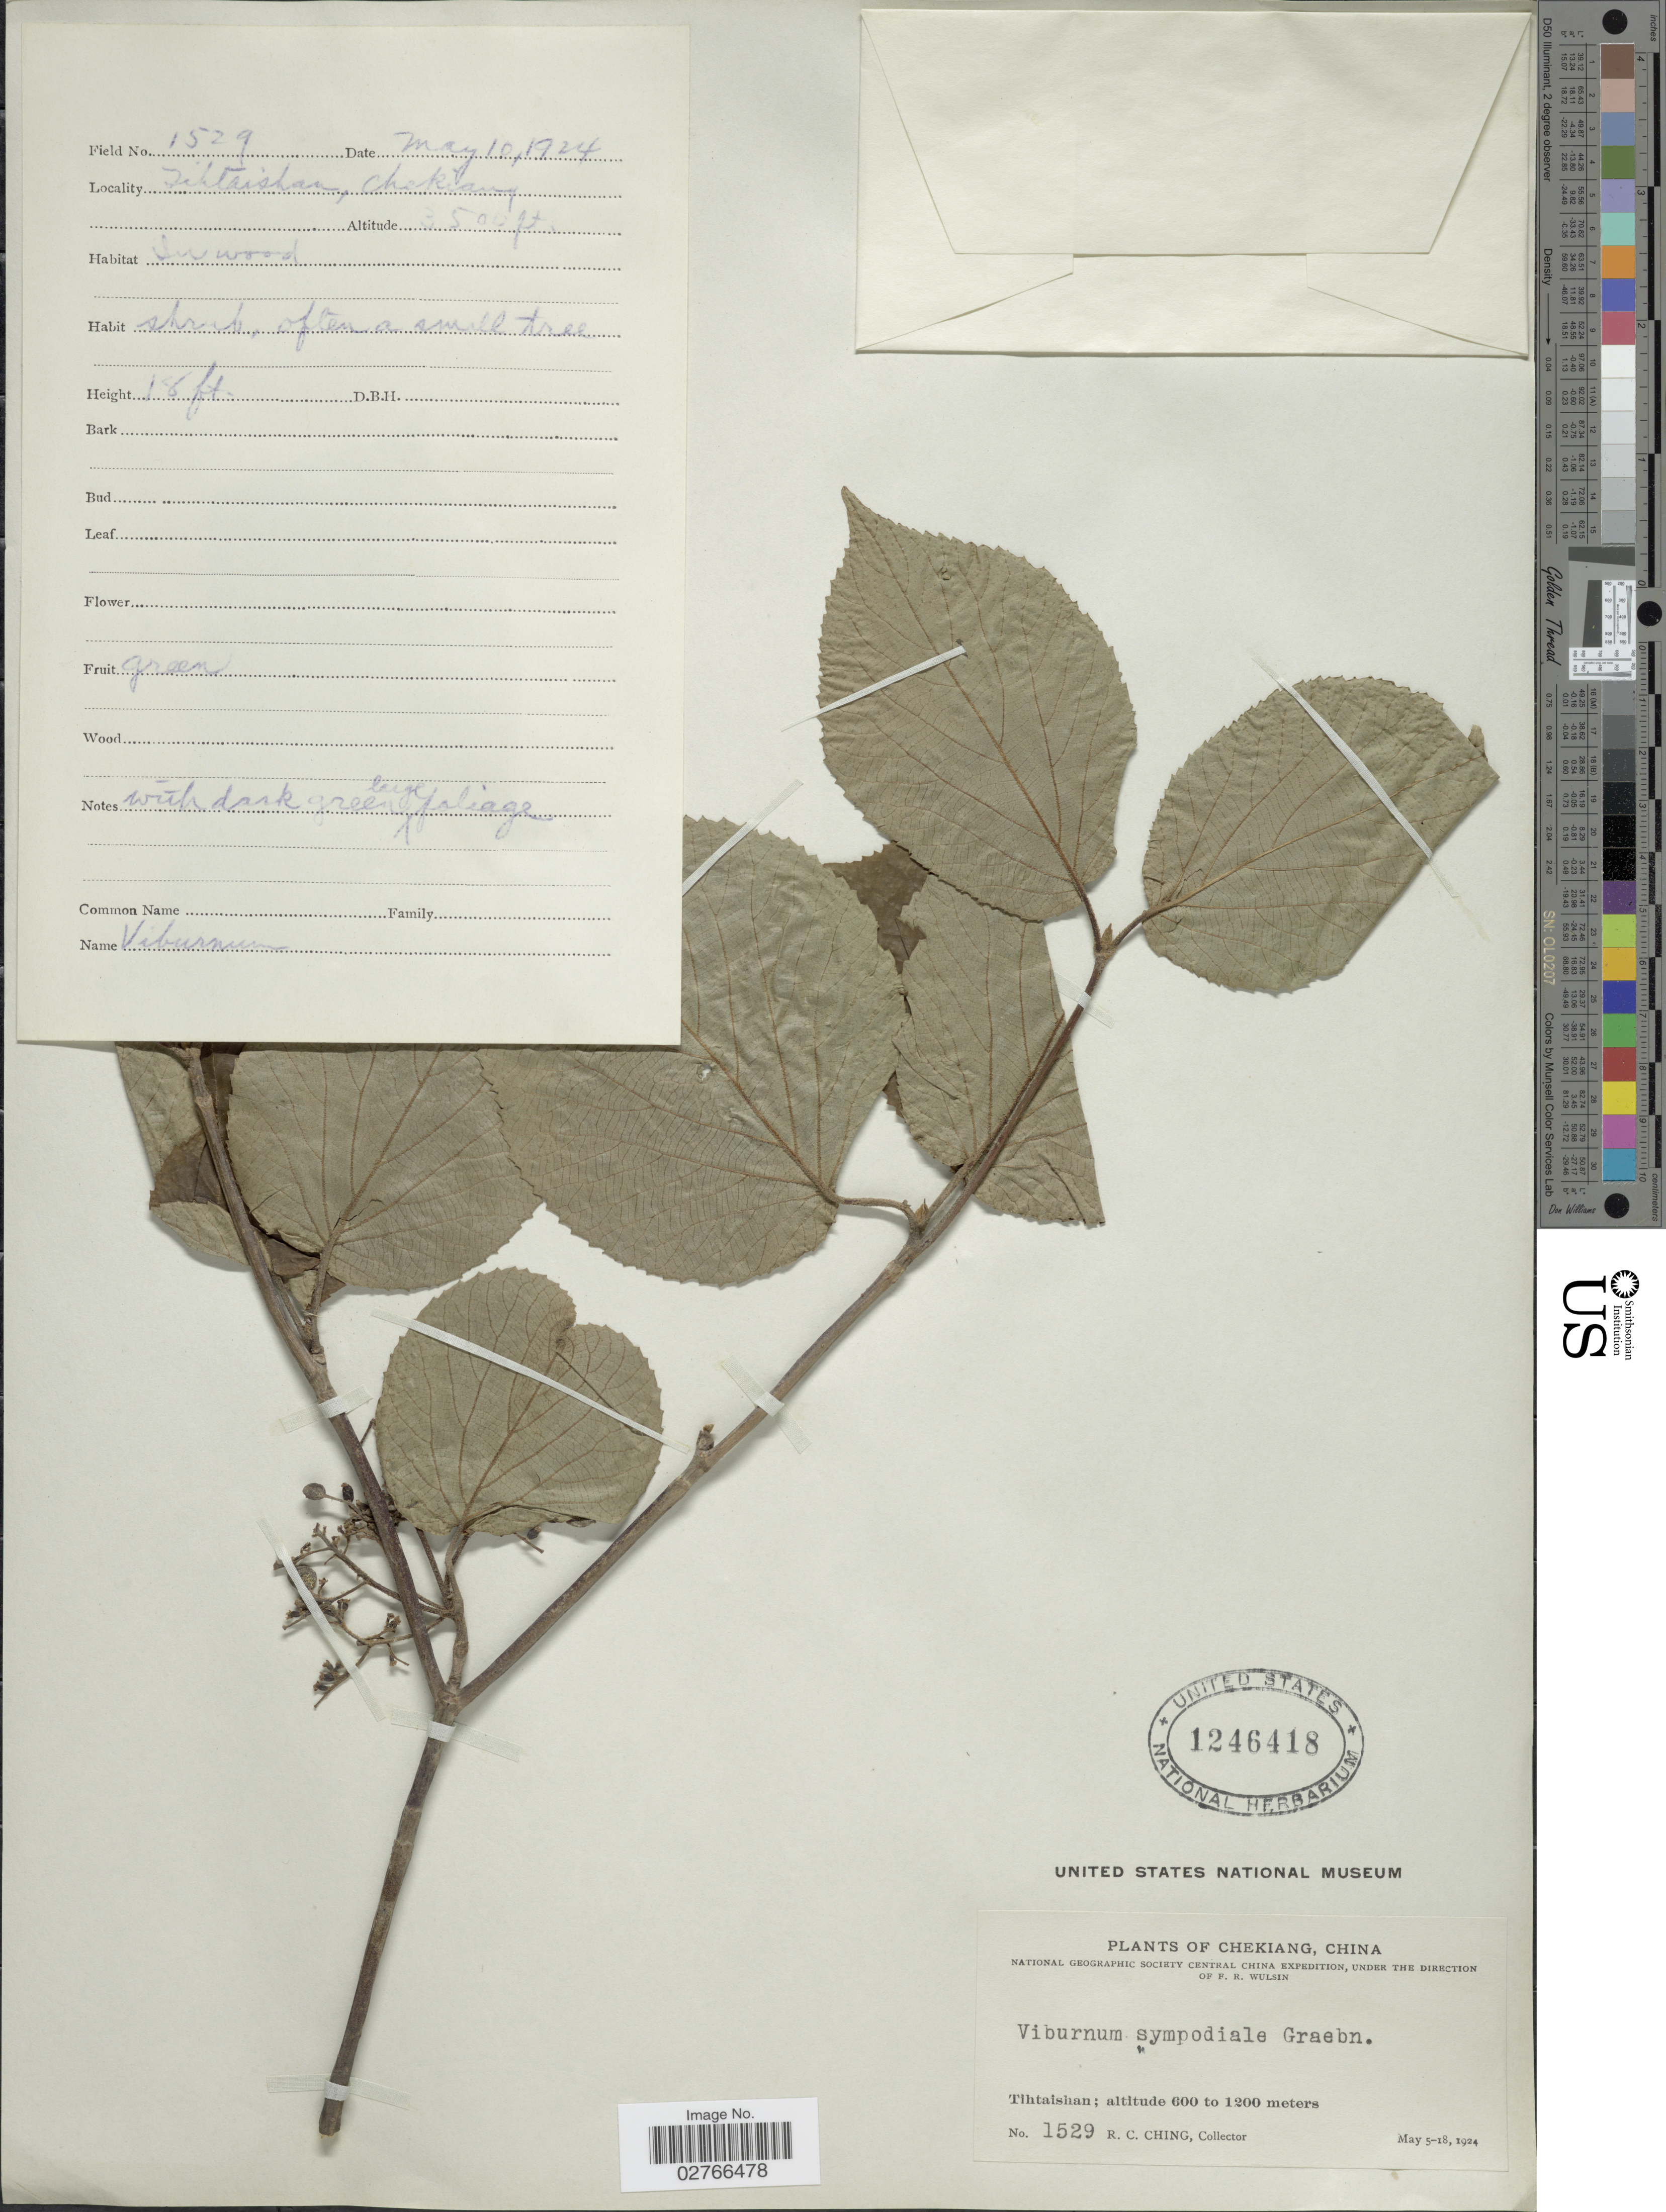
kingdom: Plantae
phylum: Tracheophyta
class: Magnoliopsida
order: Dipsacales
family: Viburnaceae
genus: Viburnum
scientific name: Viburnum sympodiale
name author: Graebn.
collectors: R. C. Ching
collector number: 1529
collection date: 1924-05-10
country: China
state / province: Zhejiang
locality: Chekiang, Tihtaishan.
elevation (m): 1067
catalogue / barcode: US 1246418